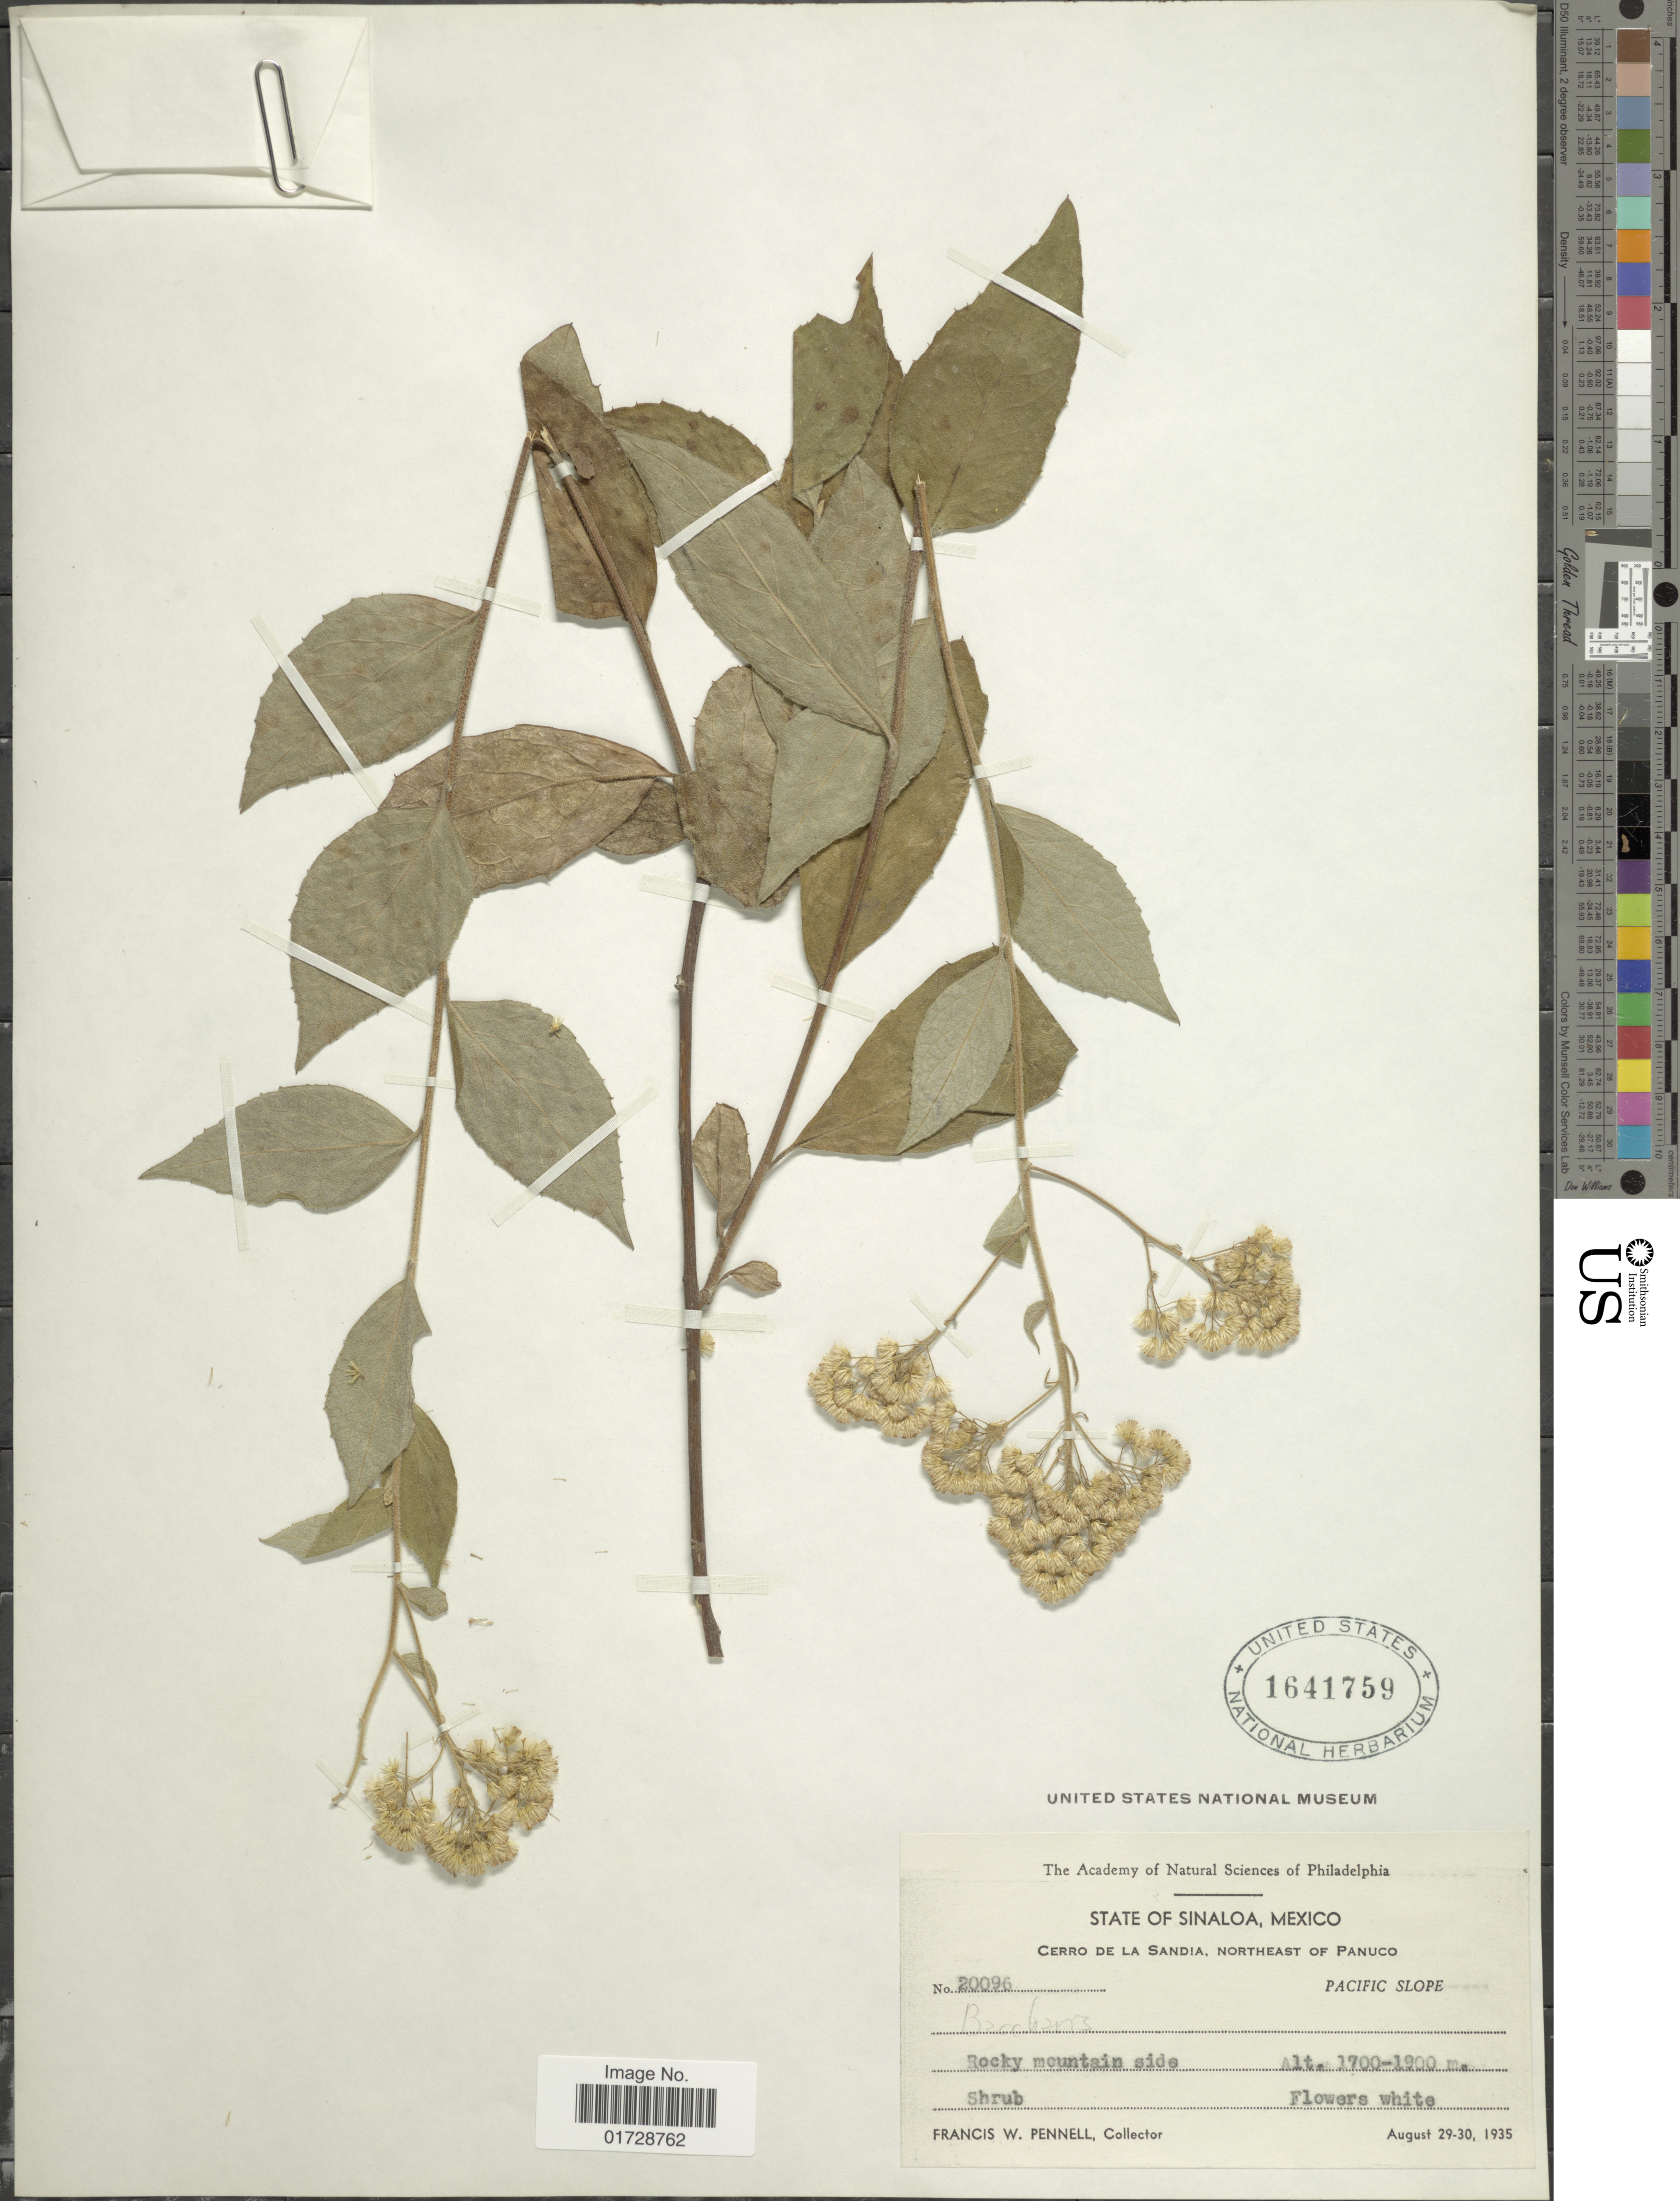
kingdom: Plantae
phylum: Tracheophyta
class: Magnoliopsida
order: Asterales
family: Asteraceae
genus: Archibaccharis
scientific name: Archibaccharis sp.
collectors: F. W. Pennell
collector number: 20096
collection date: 1935-08-29/1935-08-30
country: Mexico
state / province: Sinaloa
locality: Cerro de La Sandia, Northeast of Panuco, Pacific Slope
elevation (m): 1700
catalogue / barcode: US 1641759